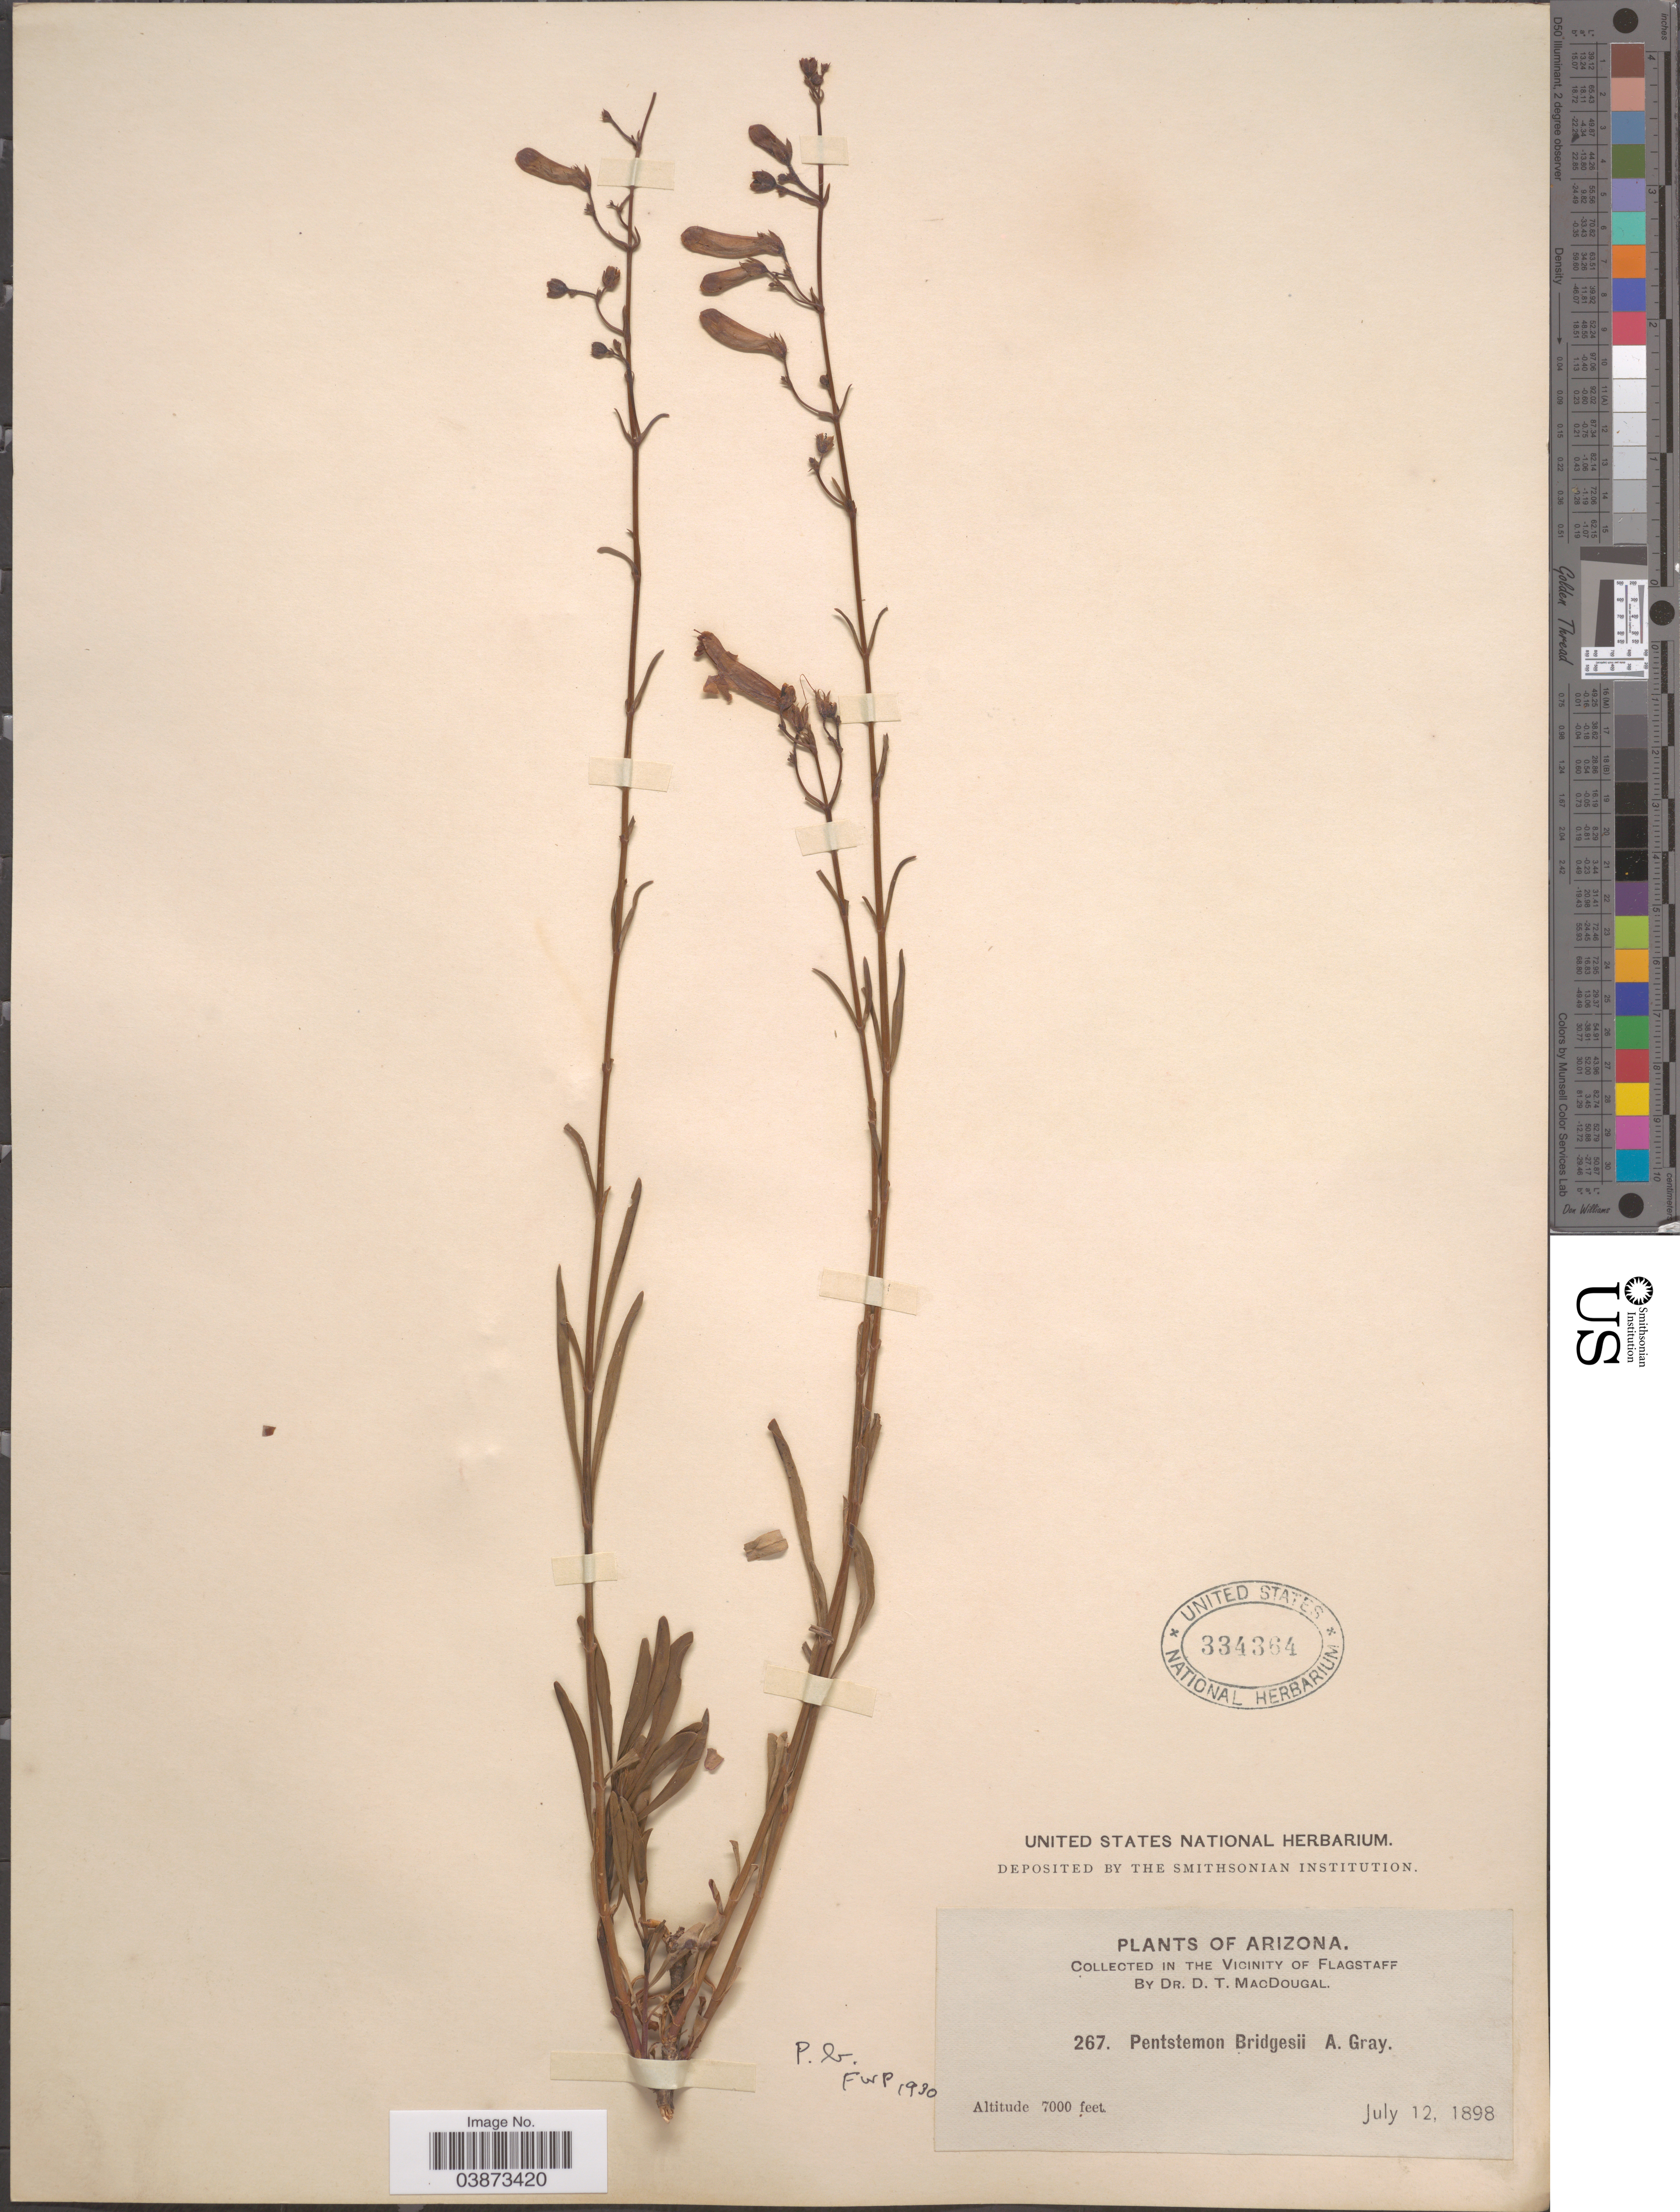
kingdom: Plantae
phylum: Tracheophyta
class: Magnoliopsida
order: Lamiales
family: Plantaginaceae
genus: Penstemon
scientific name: Penstemon bridgesii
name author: A. Gray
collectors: D. T. MacDougal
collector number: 267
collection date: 1898-07-12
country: United States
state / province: Arizona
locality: In the Vicinity of Flagstaff.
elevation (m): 2134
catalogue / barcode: US 334364